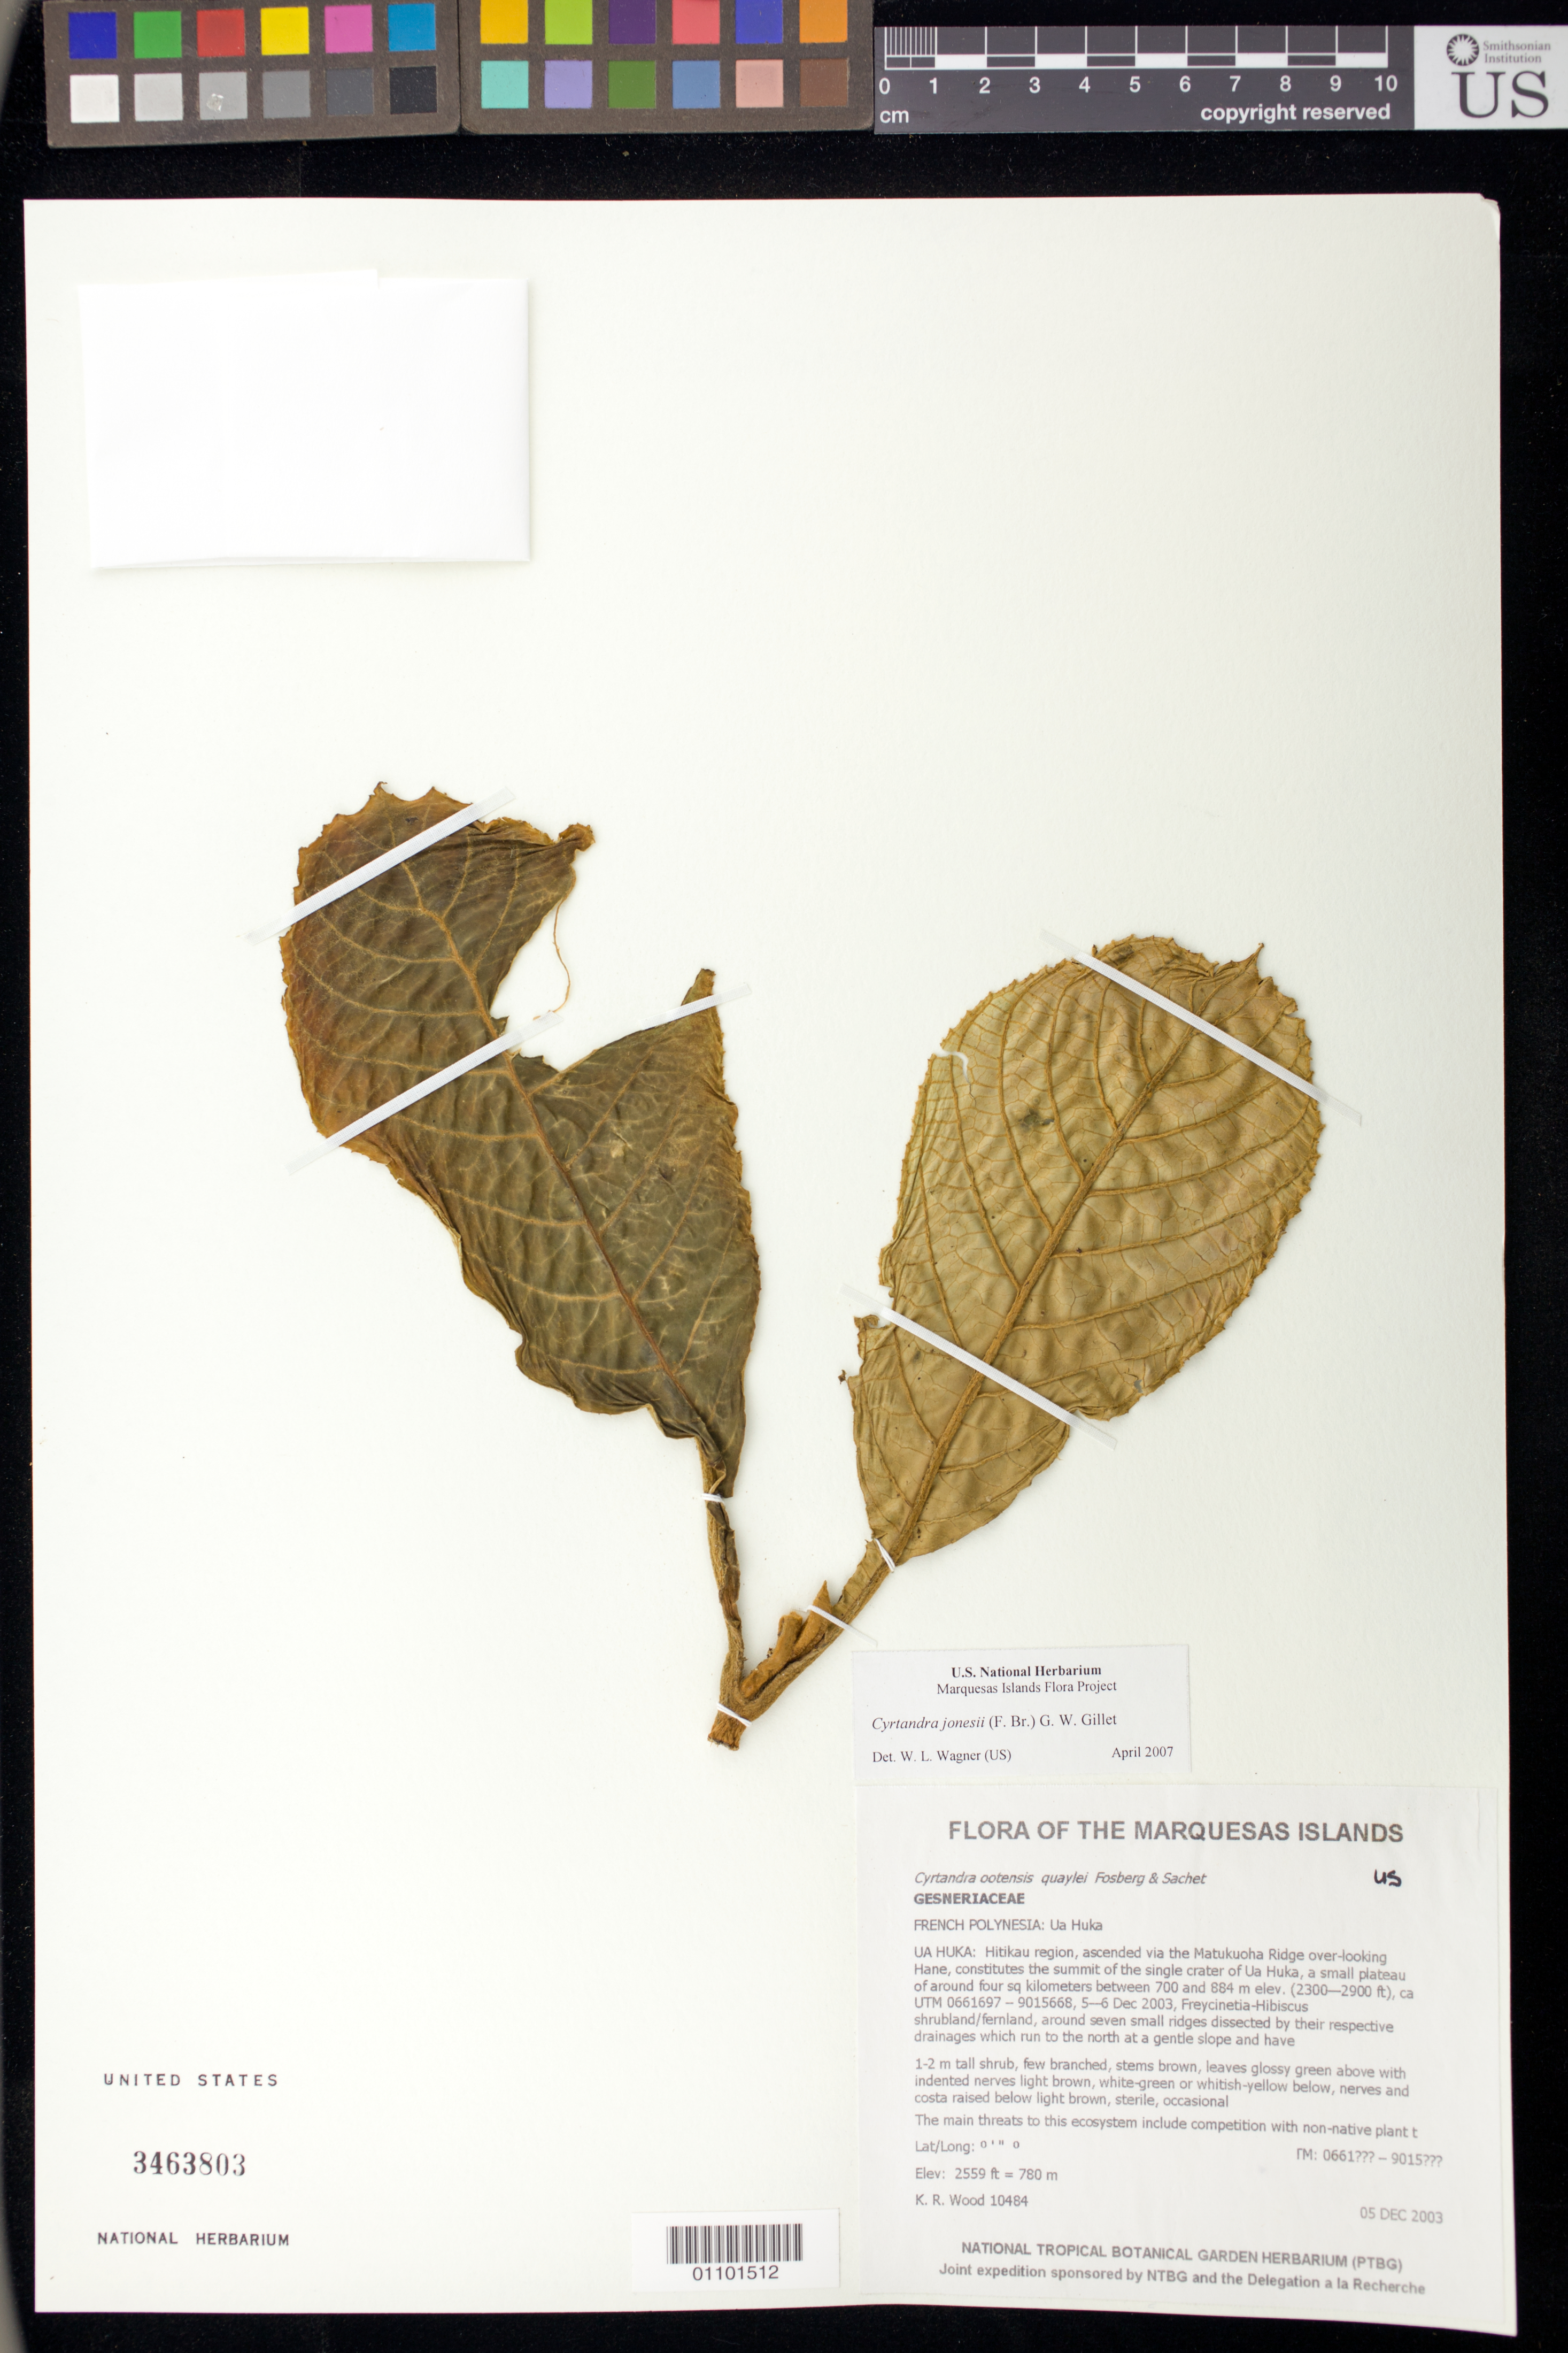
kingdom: Plantae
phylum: Tracheophyta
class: Magnoliopsida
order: Lamiales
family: Gesneriaceae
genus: Cyrtandra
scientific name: Cyrtandra jonesii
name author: (F. Br.) Gillett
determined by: Wagner, W. L., (BOT), Smithsonian Institution - National Museum of Natural History (UNITED STATES)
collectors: K. R. Wood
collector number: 10484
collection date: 2003-12-05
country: French Polynesia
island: Ua Huka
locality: Hitikau region, ascended via the Matukuoha Ridge over-looking Hane, constitutes the summit of the single crater of Ua Huka, a small plateau of around four sq kilometers between 700 and 884 m elev. (2300—2900 ft), ca UTM 0661697 – 9015668, 5—6 Dec 2003, Fr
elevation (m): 780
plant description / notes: The main threats to this ecosystem include competition with non-native plant taxa or animals that could make their way up from the lower regions. The area should be biologically monitored periodically for any such threats. The only non-native plant specie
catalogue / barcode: US 3463803